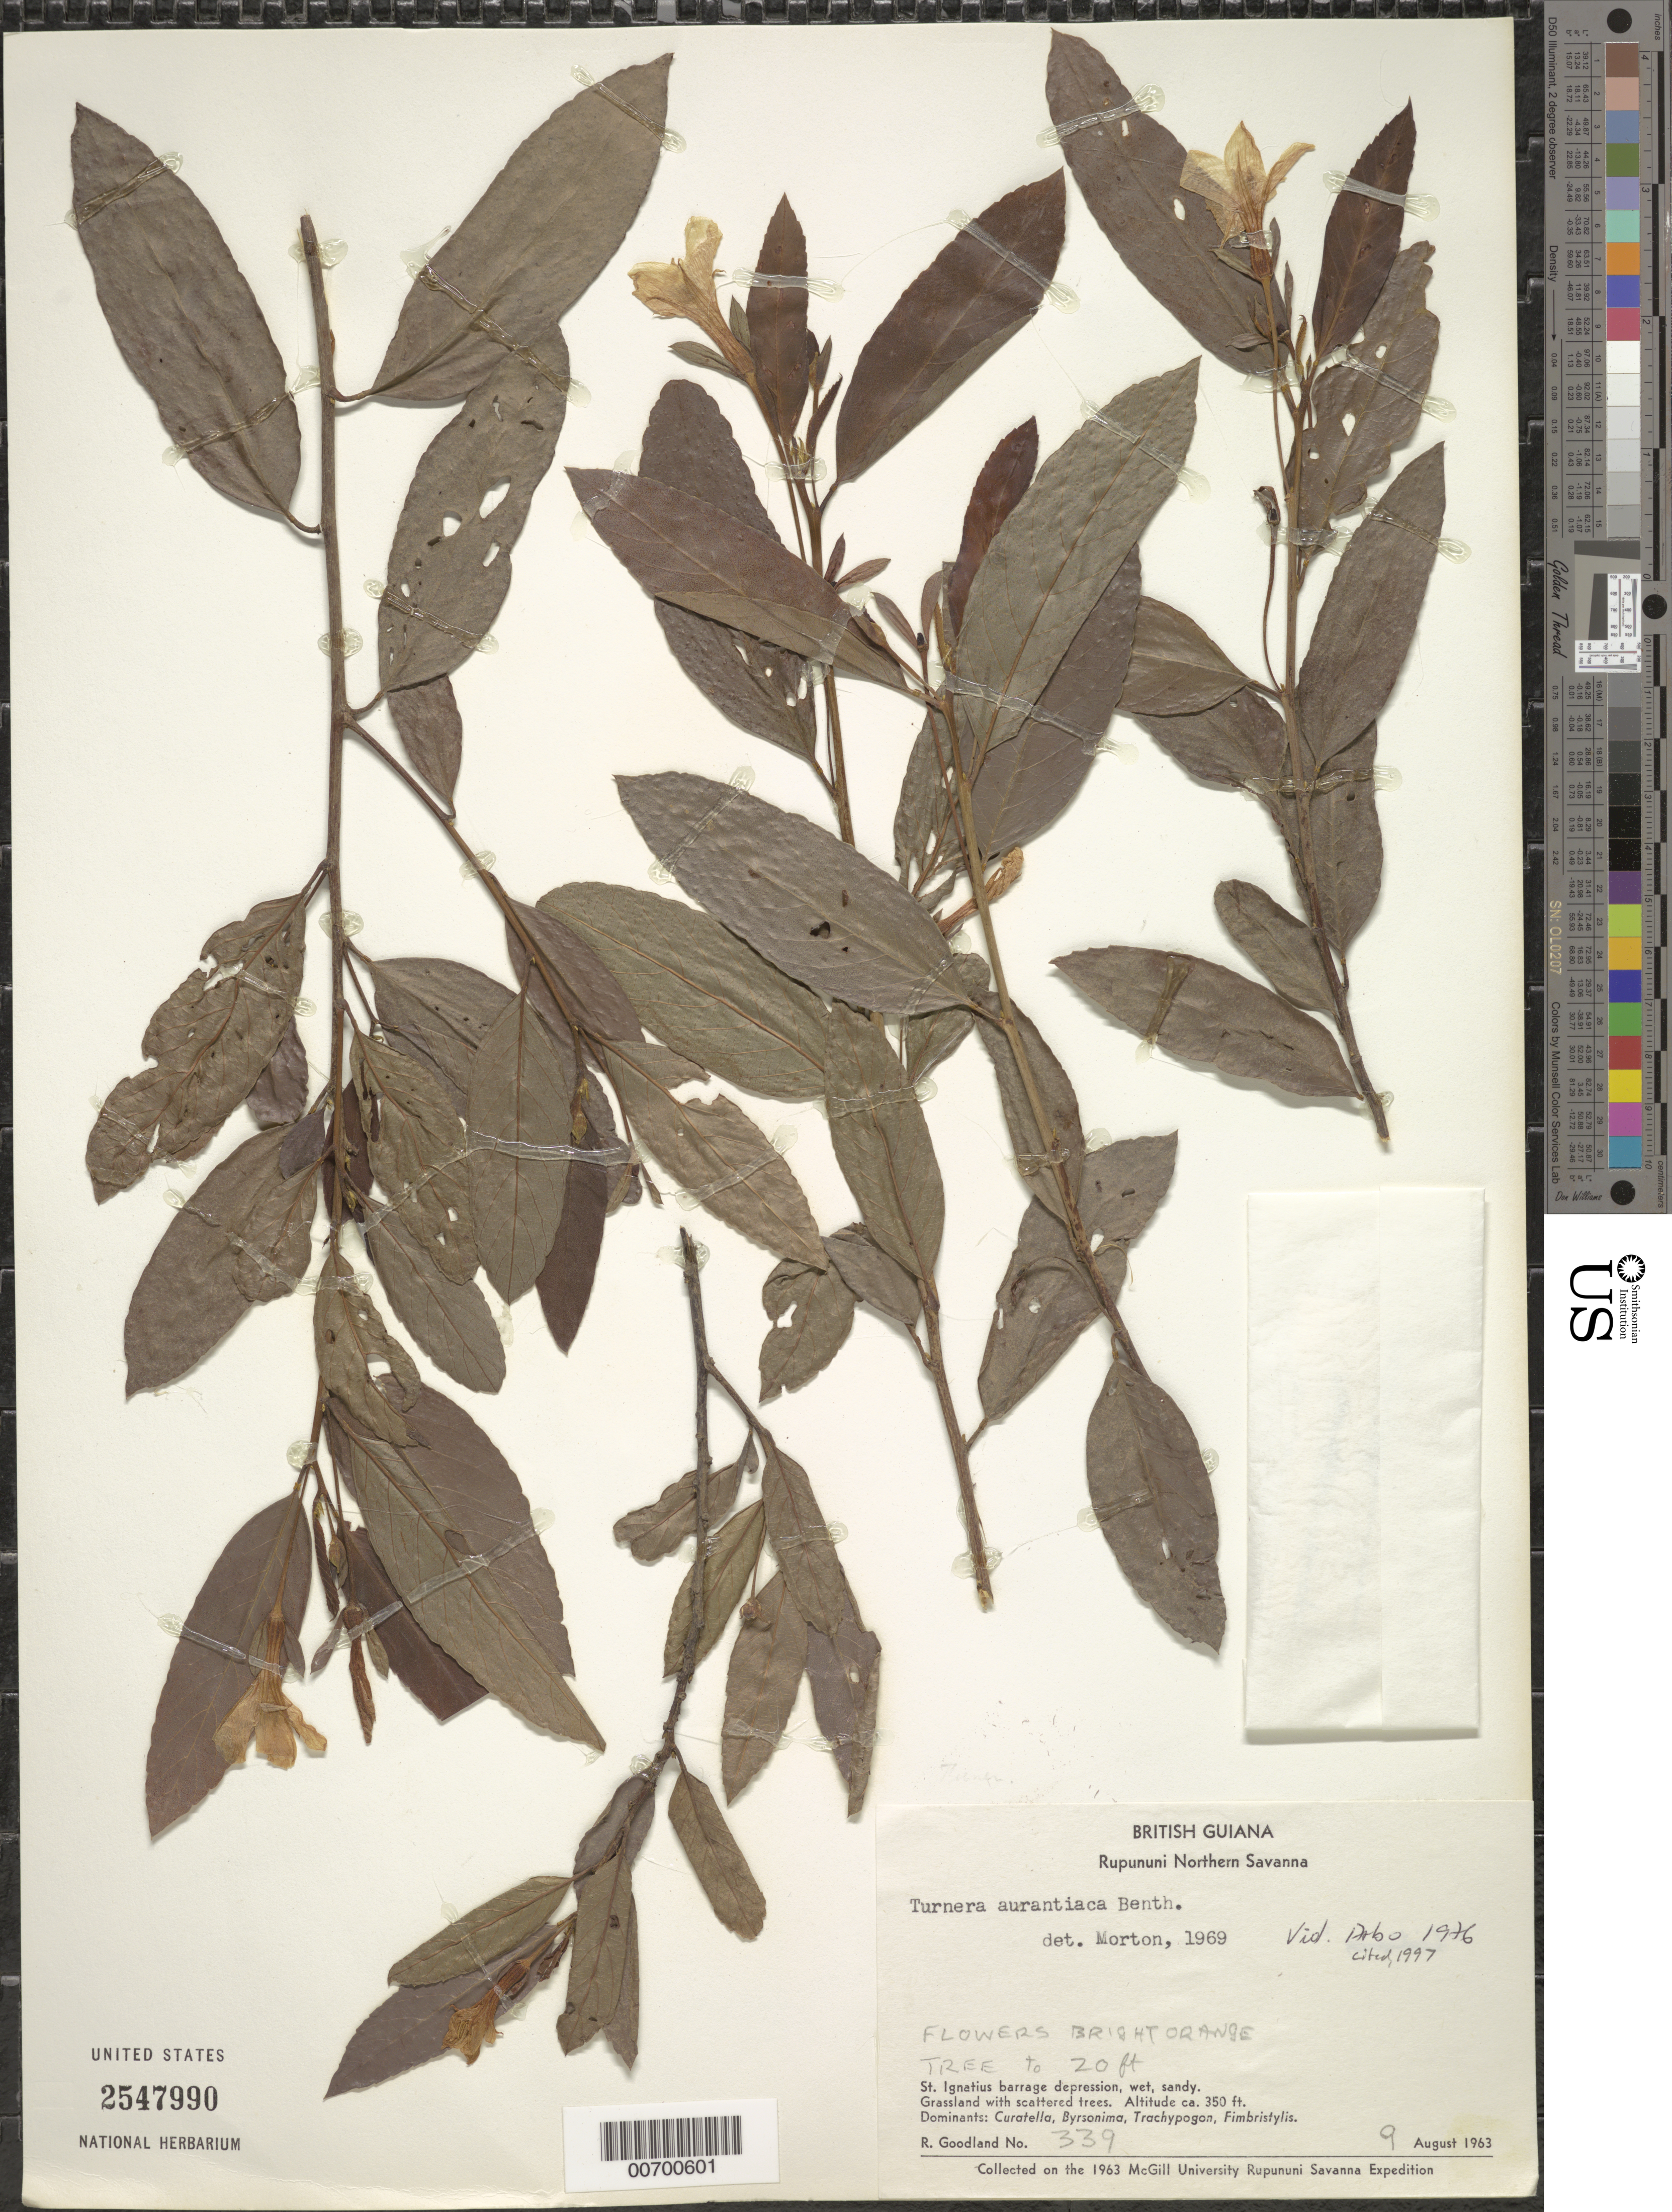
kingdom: Plantae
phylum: Tracheophyta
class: Magnoliopsida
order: Malpighiales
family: Turneraceae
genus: Turnera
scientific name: Turnera aurantiaca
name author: Benth.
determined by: Morton, --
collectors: R. Goodland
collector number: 339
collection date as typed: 9-Aug-63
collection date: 1963-08-09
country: Guyana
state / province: U. Takutu-U. Essequibo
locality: Rupununi Northern Savanna, St. Ignatius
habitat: Savanna, wet, sandy. Barrage depression. Grassland with scattered trees. Dominants: Curatella, Byrsonima, Trachypogon, Fimbristylis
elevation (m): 107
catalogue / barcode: US 2547990